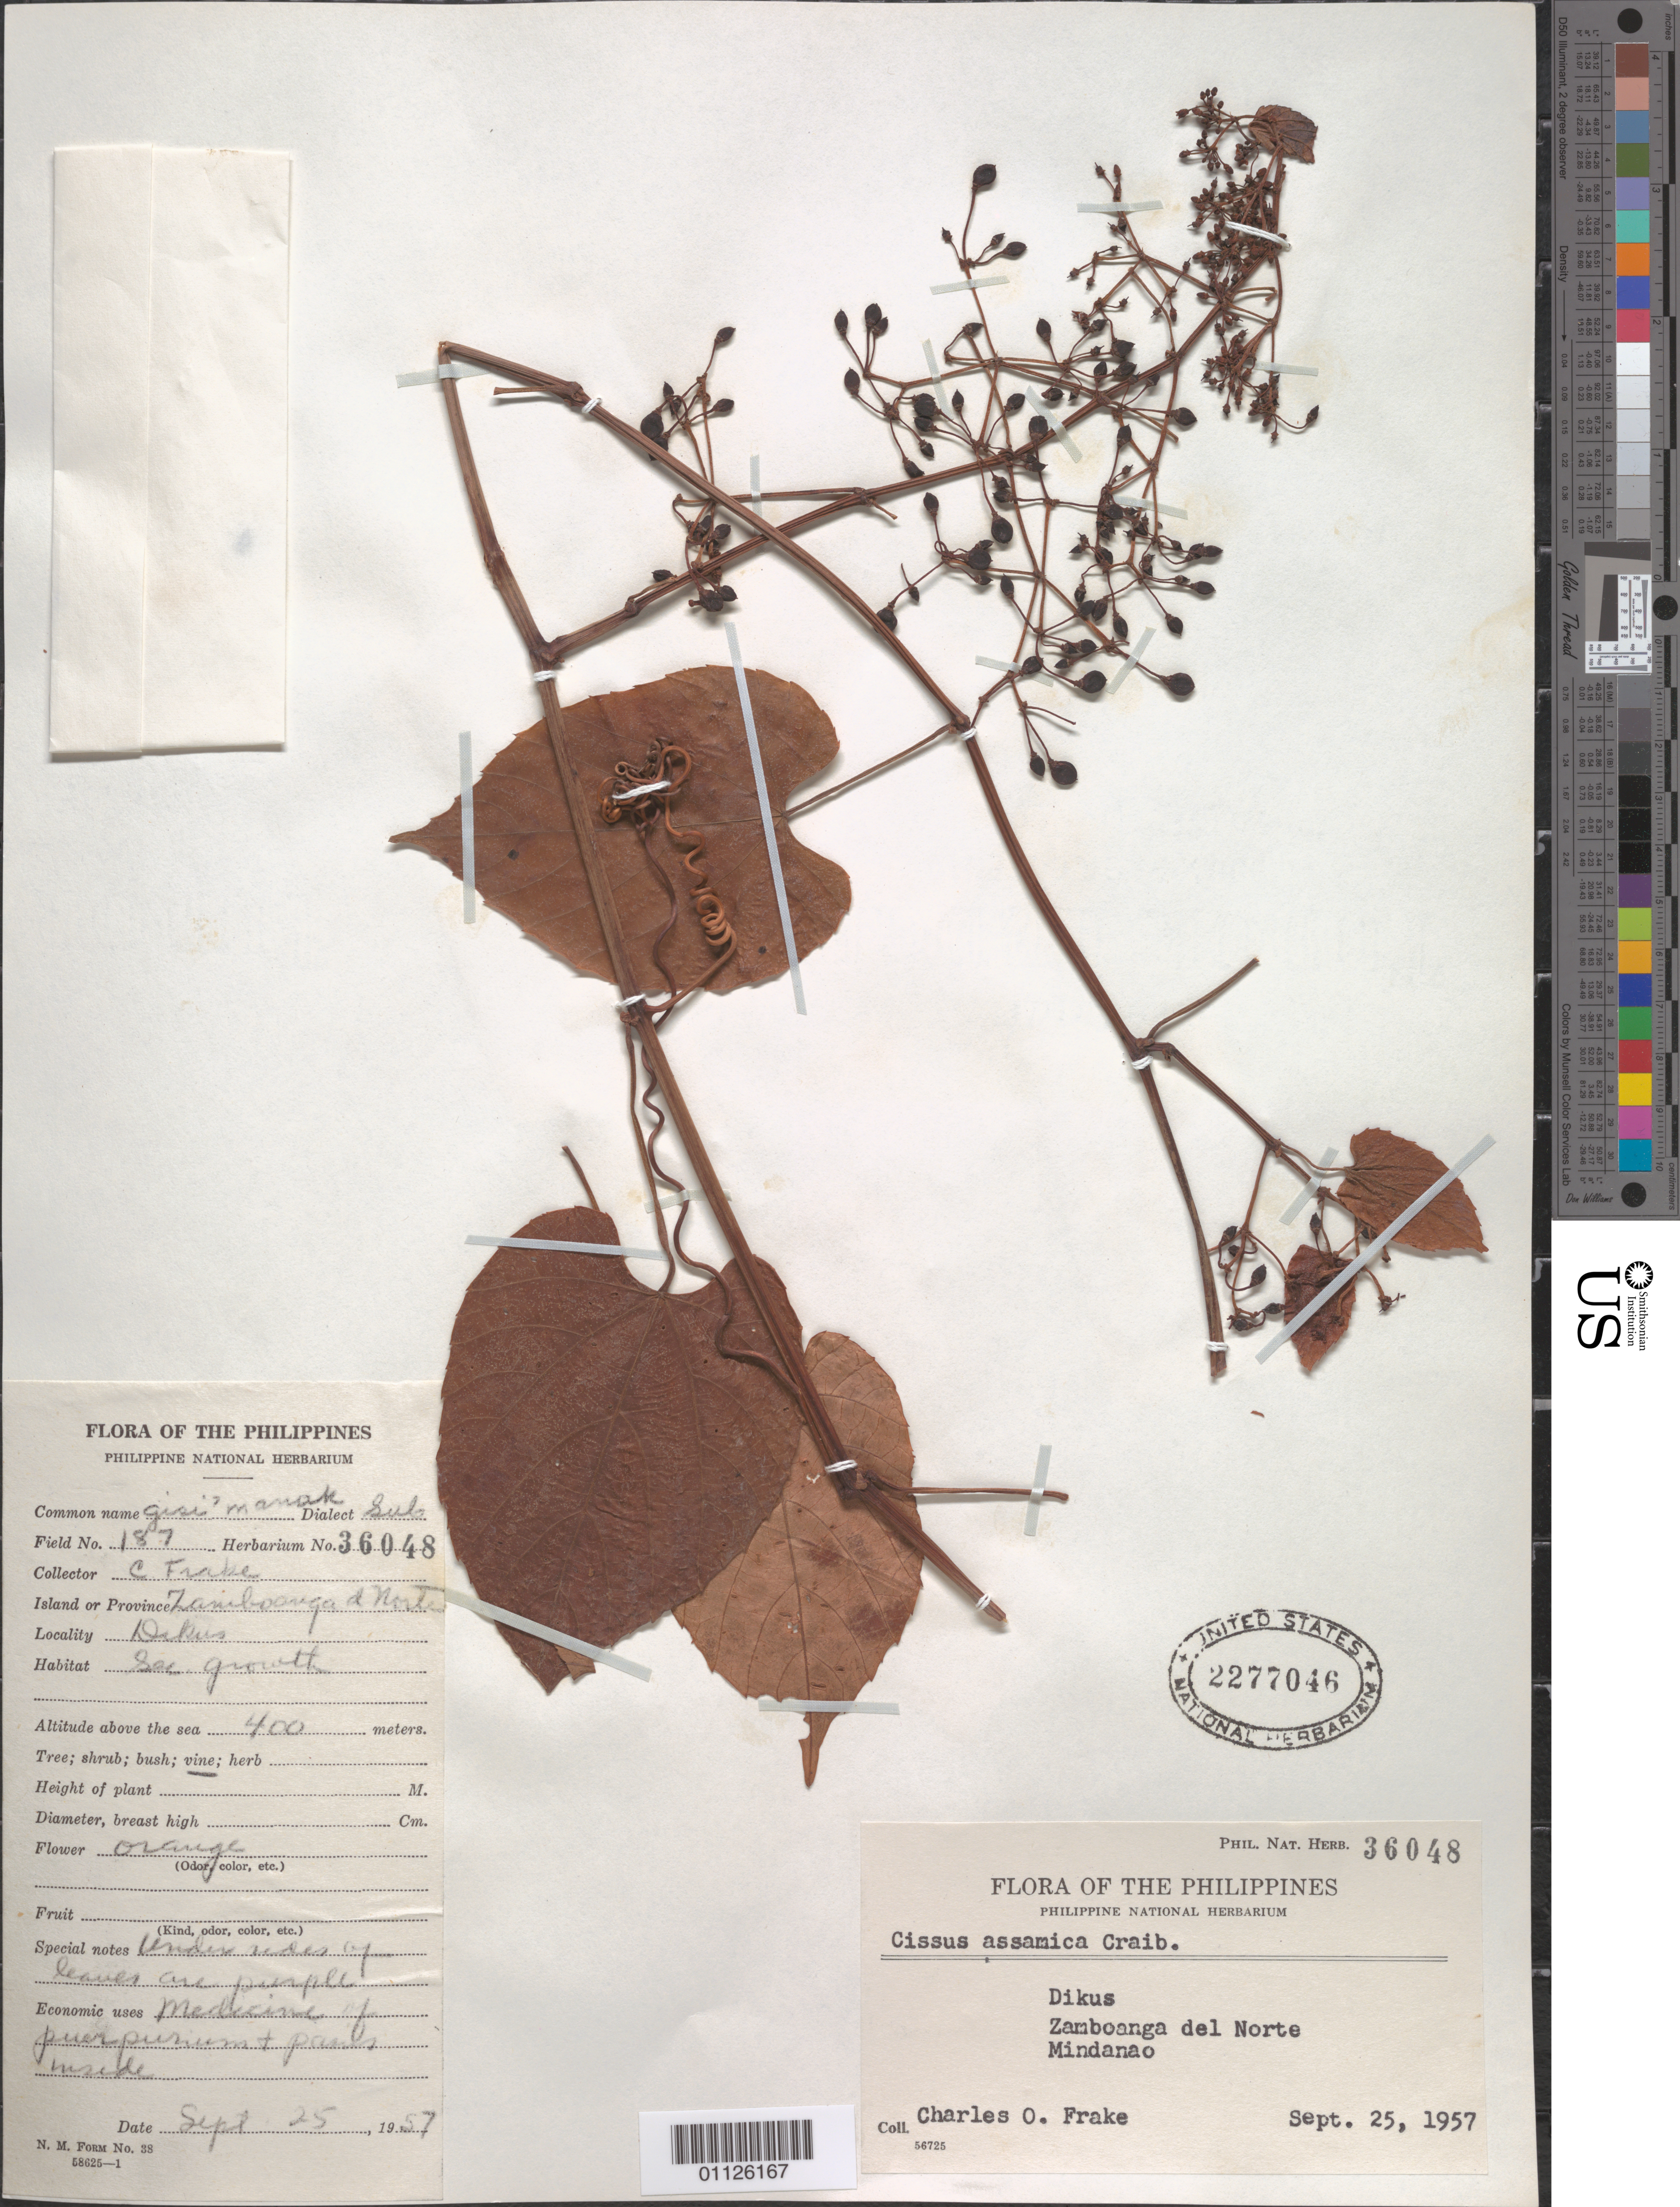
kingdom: Plantae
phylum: Tracheophyta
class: Magnoliopsida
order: Vitales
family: Vitaceae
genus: Cissus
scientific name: Cissus assamica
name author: (M.A. Lawson) Craib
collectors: C. O. Frake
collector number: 36048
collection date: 1957-09-25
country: Philippines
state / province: Zamboanga Peninsula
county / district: Zamboanga del Norte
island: Mindanao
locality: Dikus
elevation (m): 400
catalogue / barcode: US 2277046